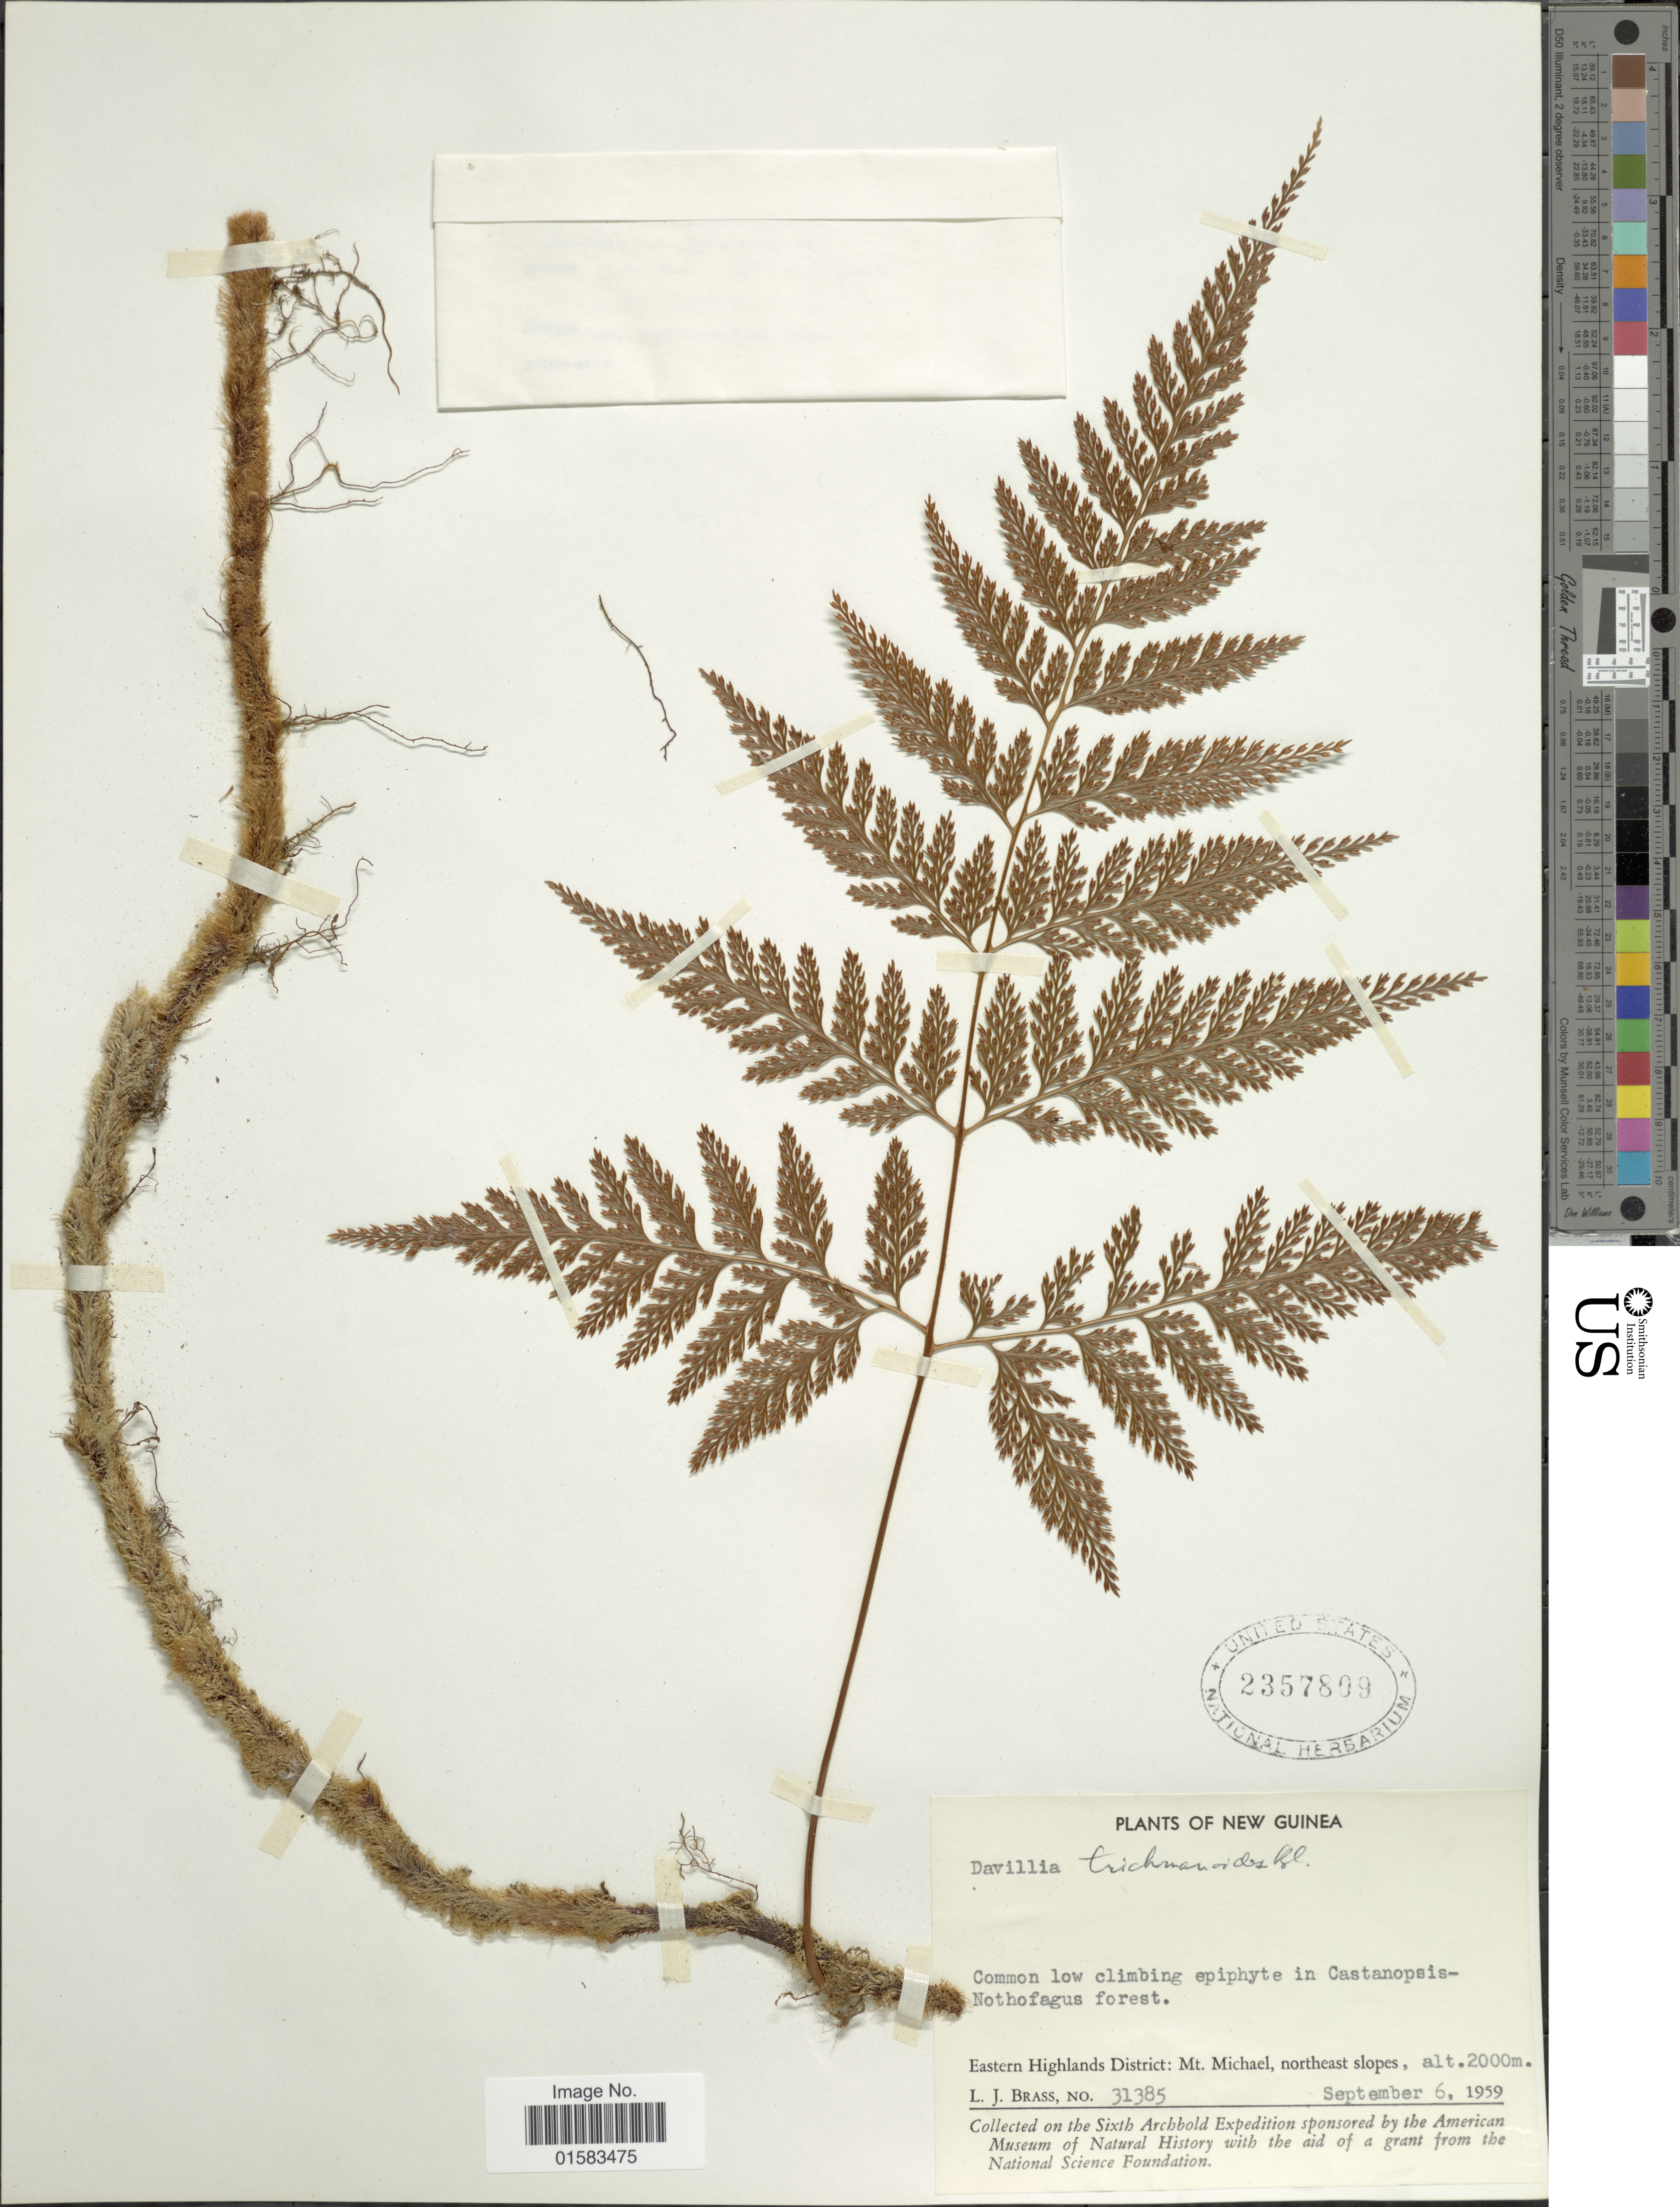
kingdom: Plantae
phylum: Tracheophyta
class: Polypodiopsida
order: Polypodiales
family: Davalliaceae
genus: Davallia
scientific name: Davallia trichomanoides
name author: Blume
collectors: L. J. Brass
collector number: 31385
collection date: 1959-09-06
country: Papua New Guinea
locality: New Guinea, Eastern Highlands District, Mt. Michael, northeast slopes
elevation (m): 2000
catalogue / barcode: US 2357809